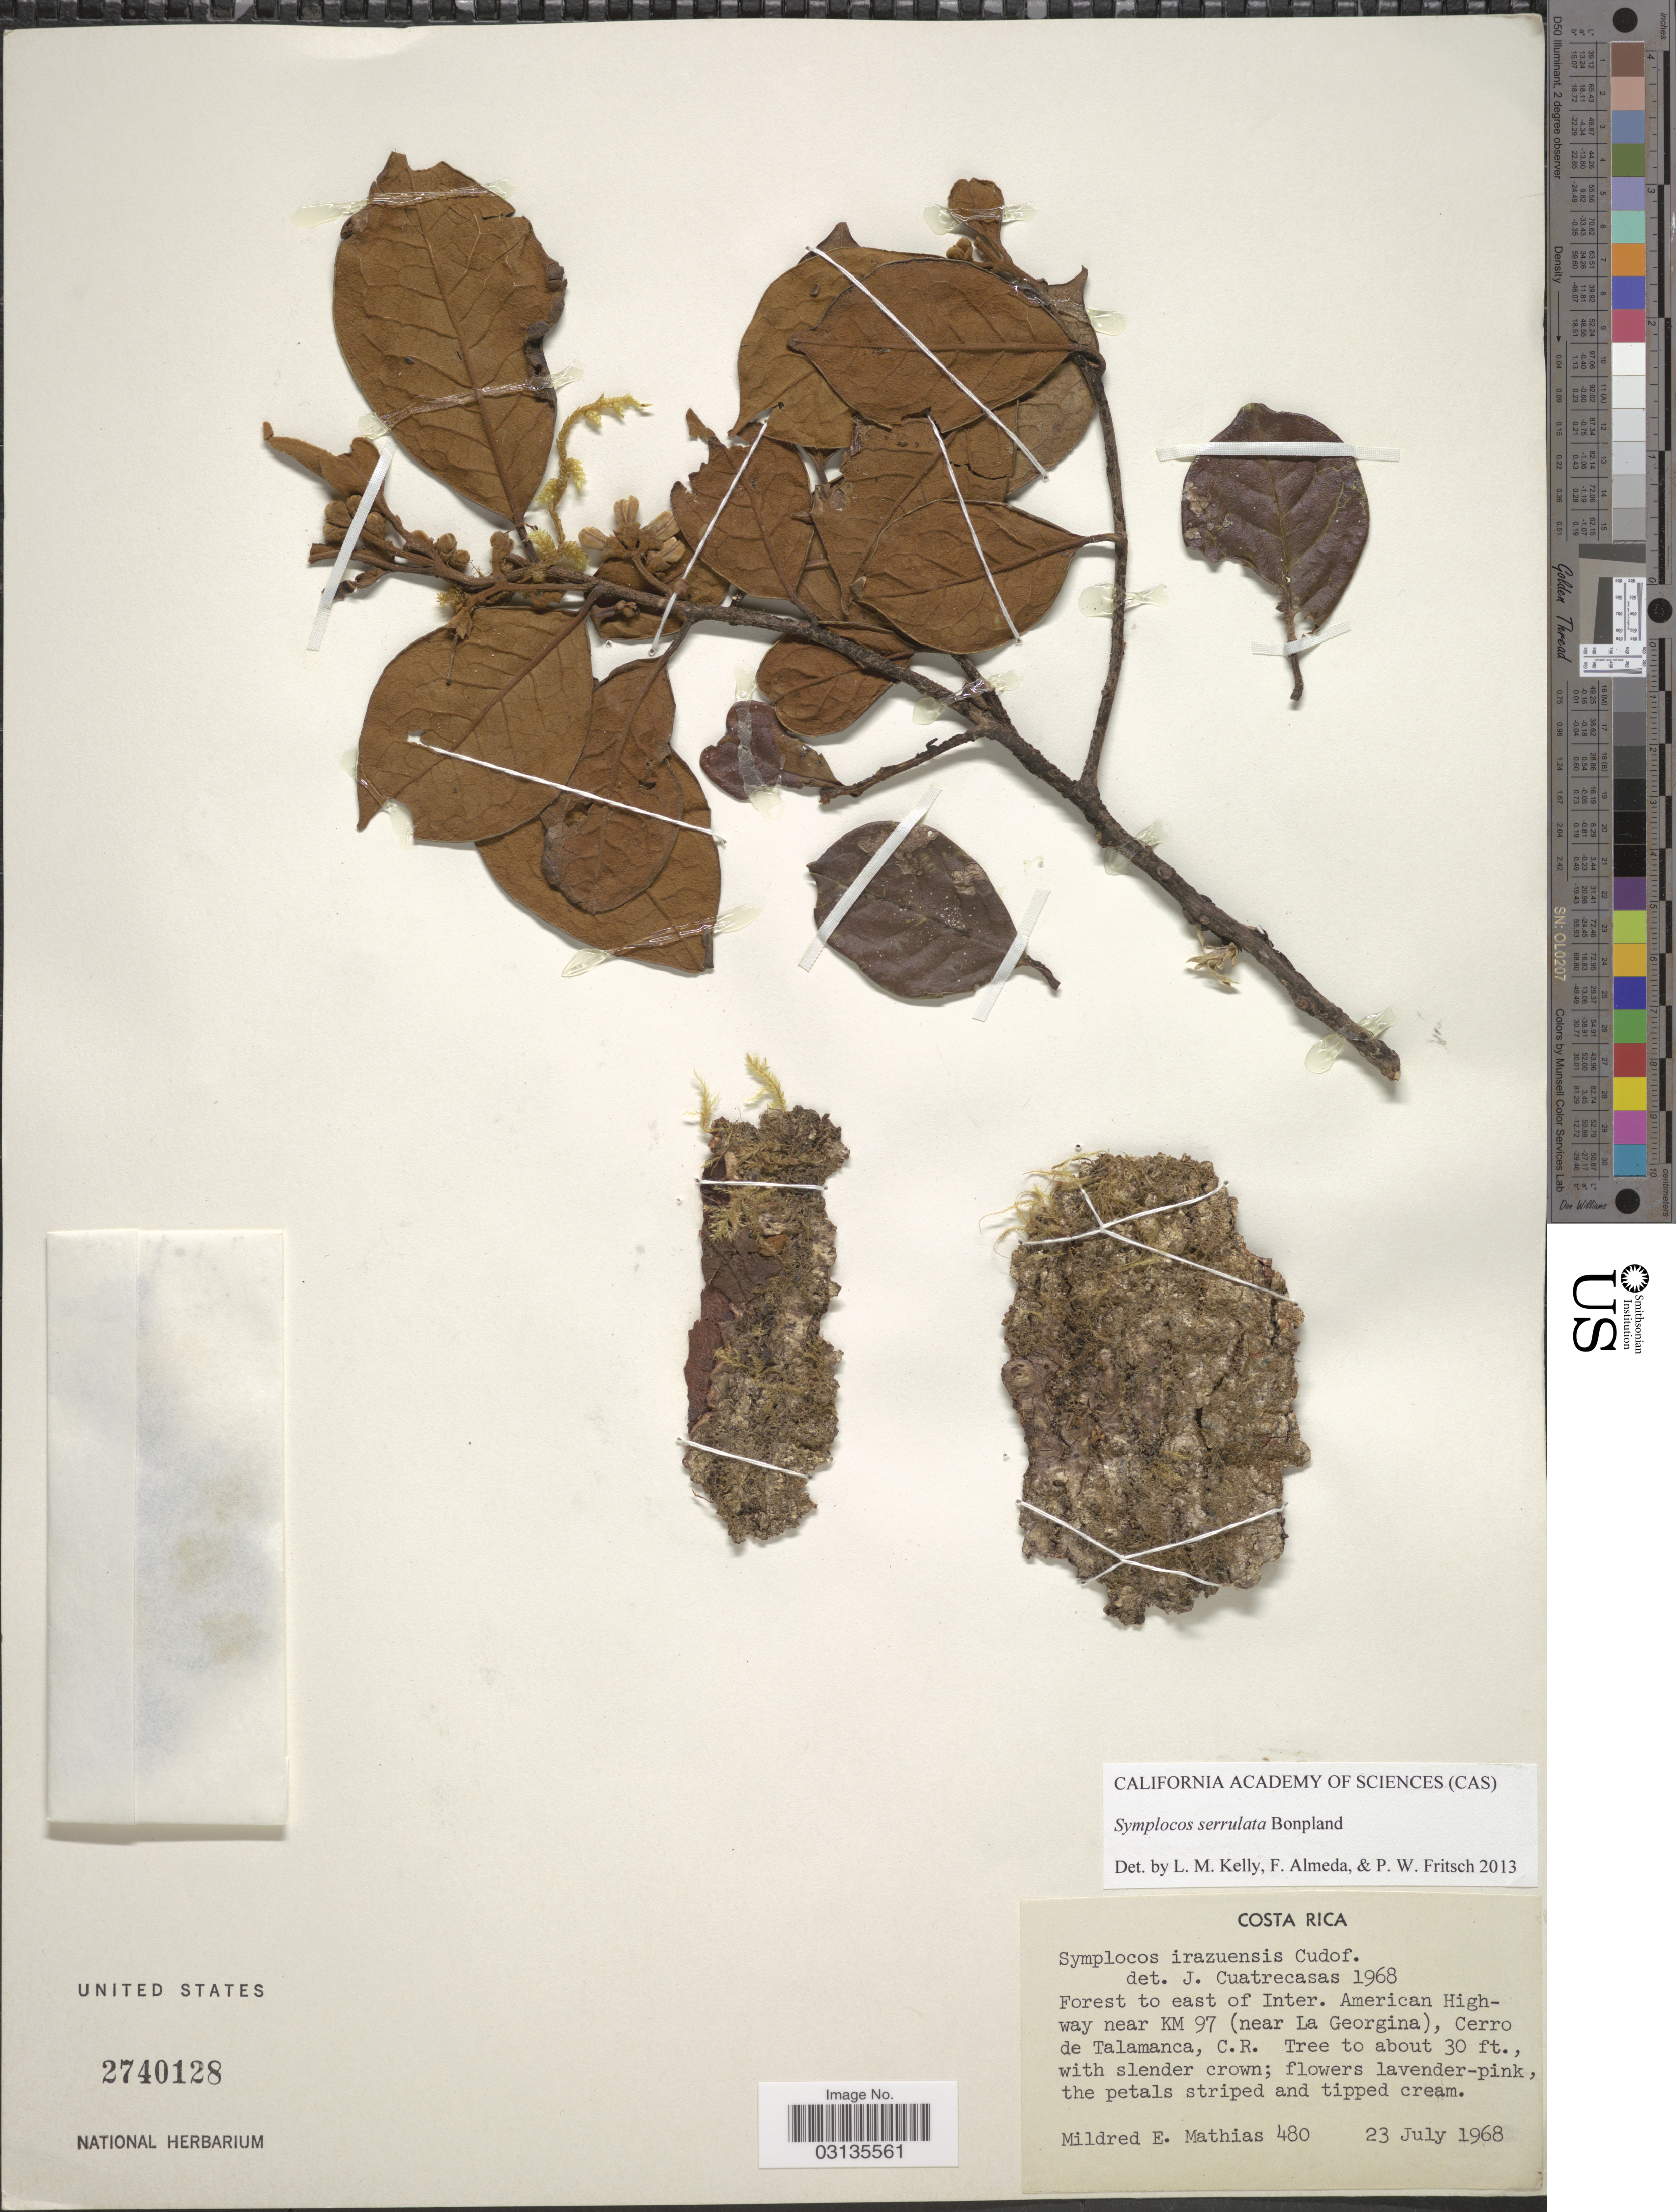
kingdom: Plantae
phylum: Tracheophyta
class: Magnoliopsida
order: Ericales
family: Symplocaceae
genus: Symplocos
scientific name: Symplocos serrulata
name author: Bonpl.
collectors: M. E. Mathias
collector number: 480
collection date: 1968-07-23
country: Costa Rica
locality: Forest to east of Inter. American Highway near Km 97 (near La Georgina), Cerro de Talamanca, C. R.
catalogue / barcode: US 2740128